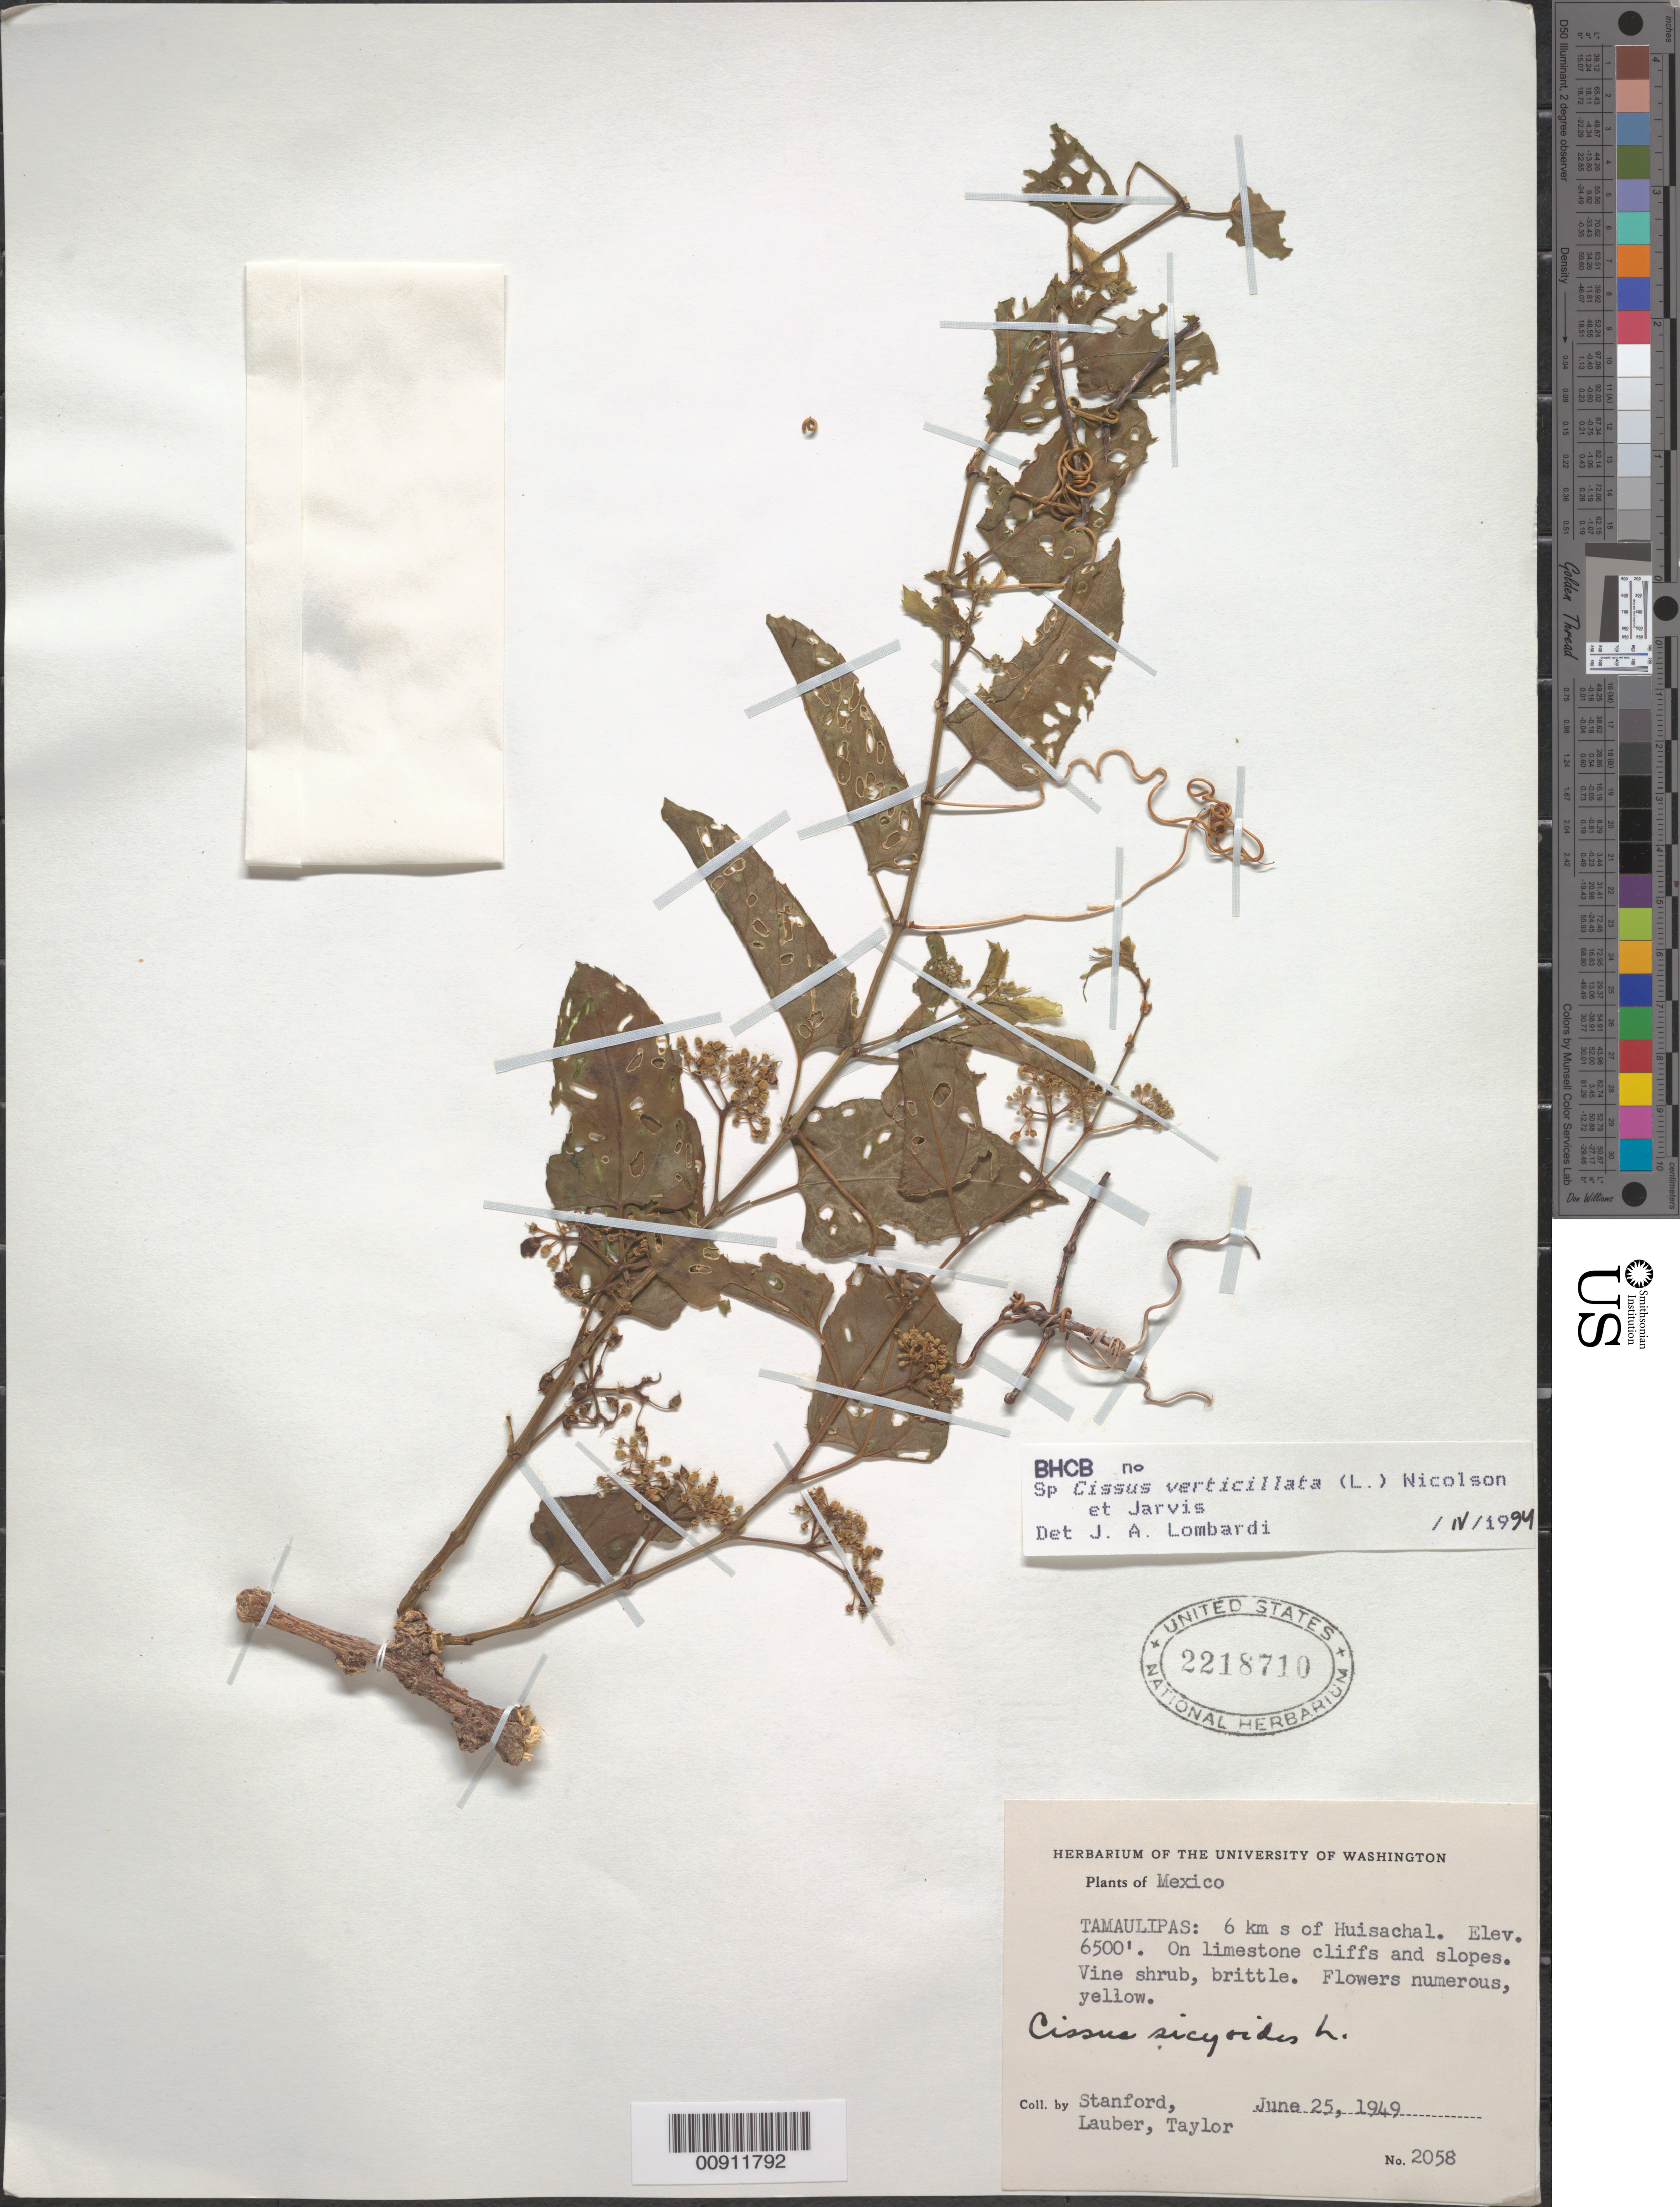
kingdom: Plantae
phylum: Tracheophyta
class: Magnoliopsida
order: Vitales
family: Vitaceae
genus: Cissus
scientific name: Cissus verticillata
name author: (L.) Nicolson & C.E. Jarvis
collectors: -. Stanford, Lauber, -- & -- Taylor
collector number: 2058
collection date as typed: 25 Jun 1949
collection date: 1949-06-25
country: Mexico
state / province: Tamaulipas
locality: Tamaulipas, 6 km S of Huisachal.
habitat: On limestone cliffs and slopes.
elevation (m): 1981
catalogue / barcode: US 2218710